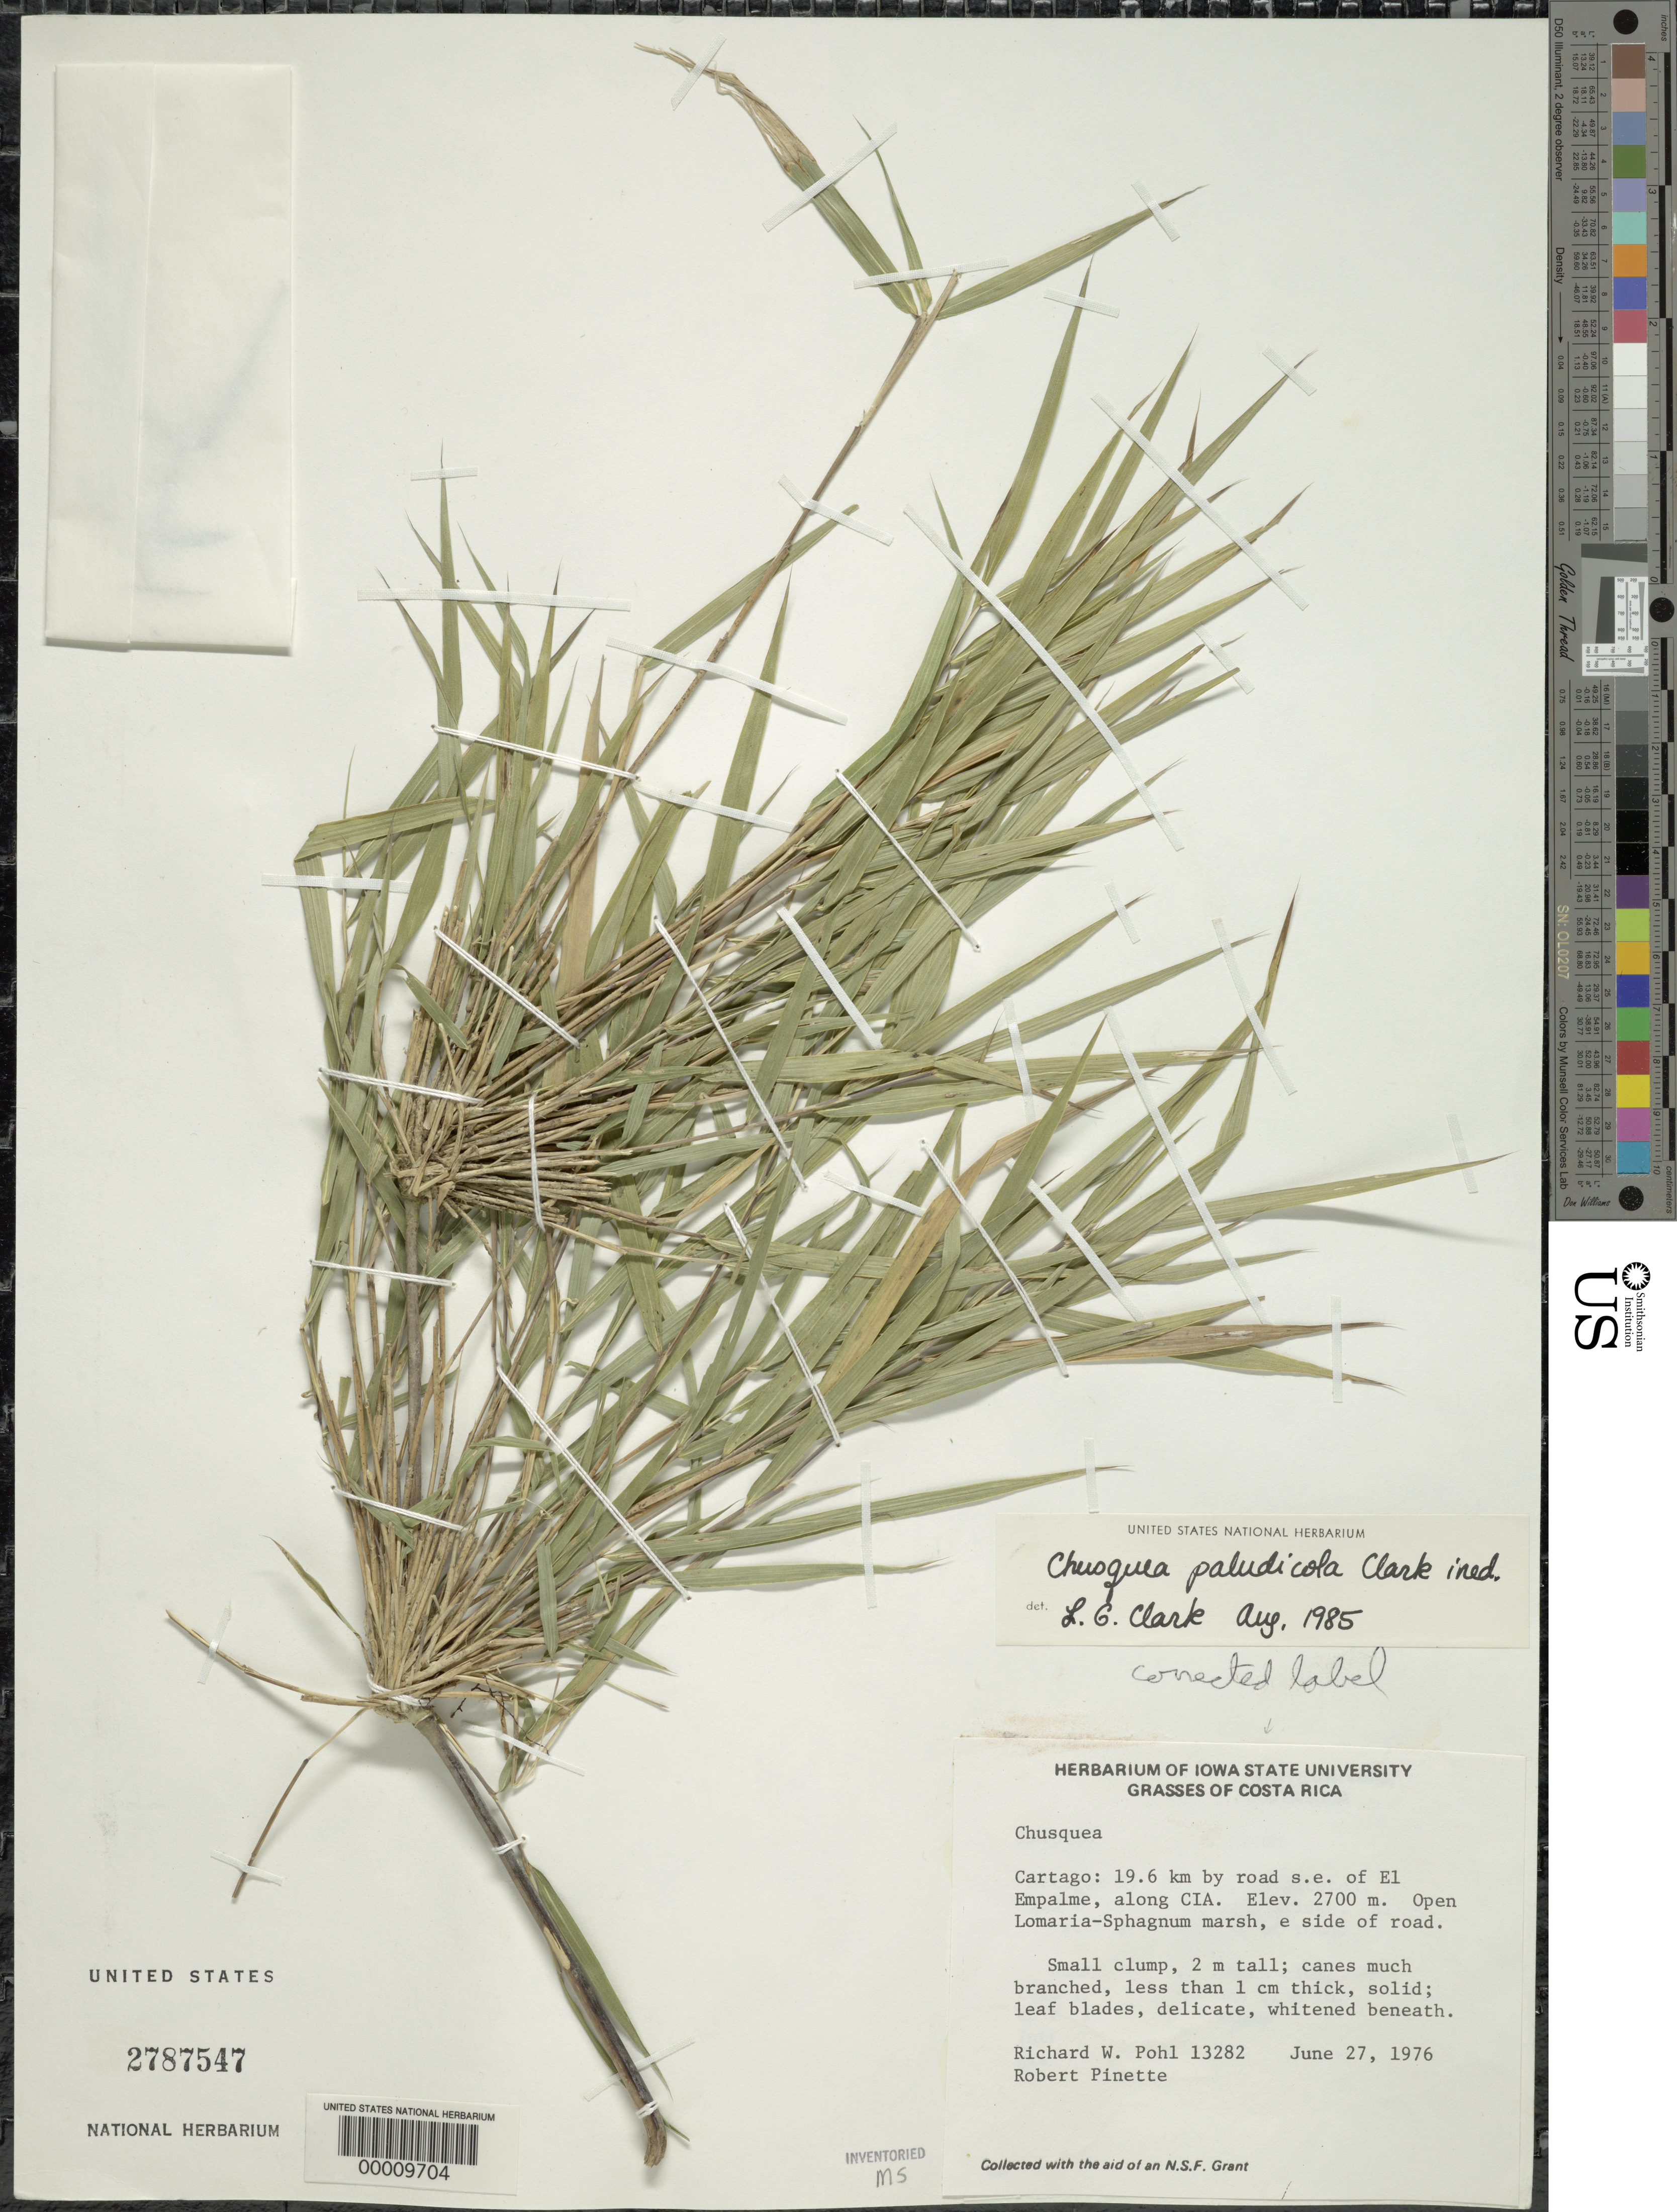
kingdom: Plantae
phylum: Tracheophyta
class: Liliopsida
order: Poales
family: Poaceae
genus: Chusquea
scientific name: Chusquea paludicola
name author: L.G. Clark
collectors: R. W. Pohl & R. Pinette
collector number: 13282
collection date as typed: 27 Jun 1976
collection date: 1976-06-27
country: Costa Rica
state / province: Cartago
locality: El Empalme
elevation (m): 2700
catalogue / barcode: US 2787547